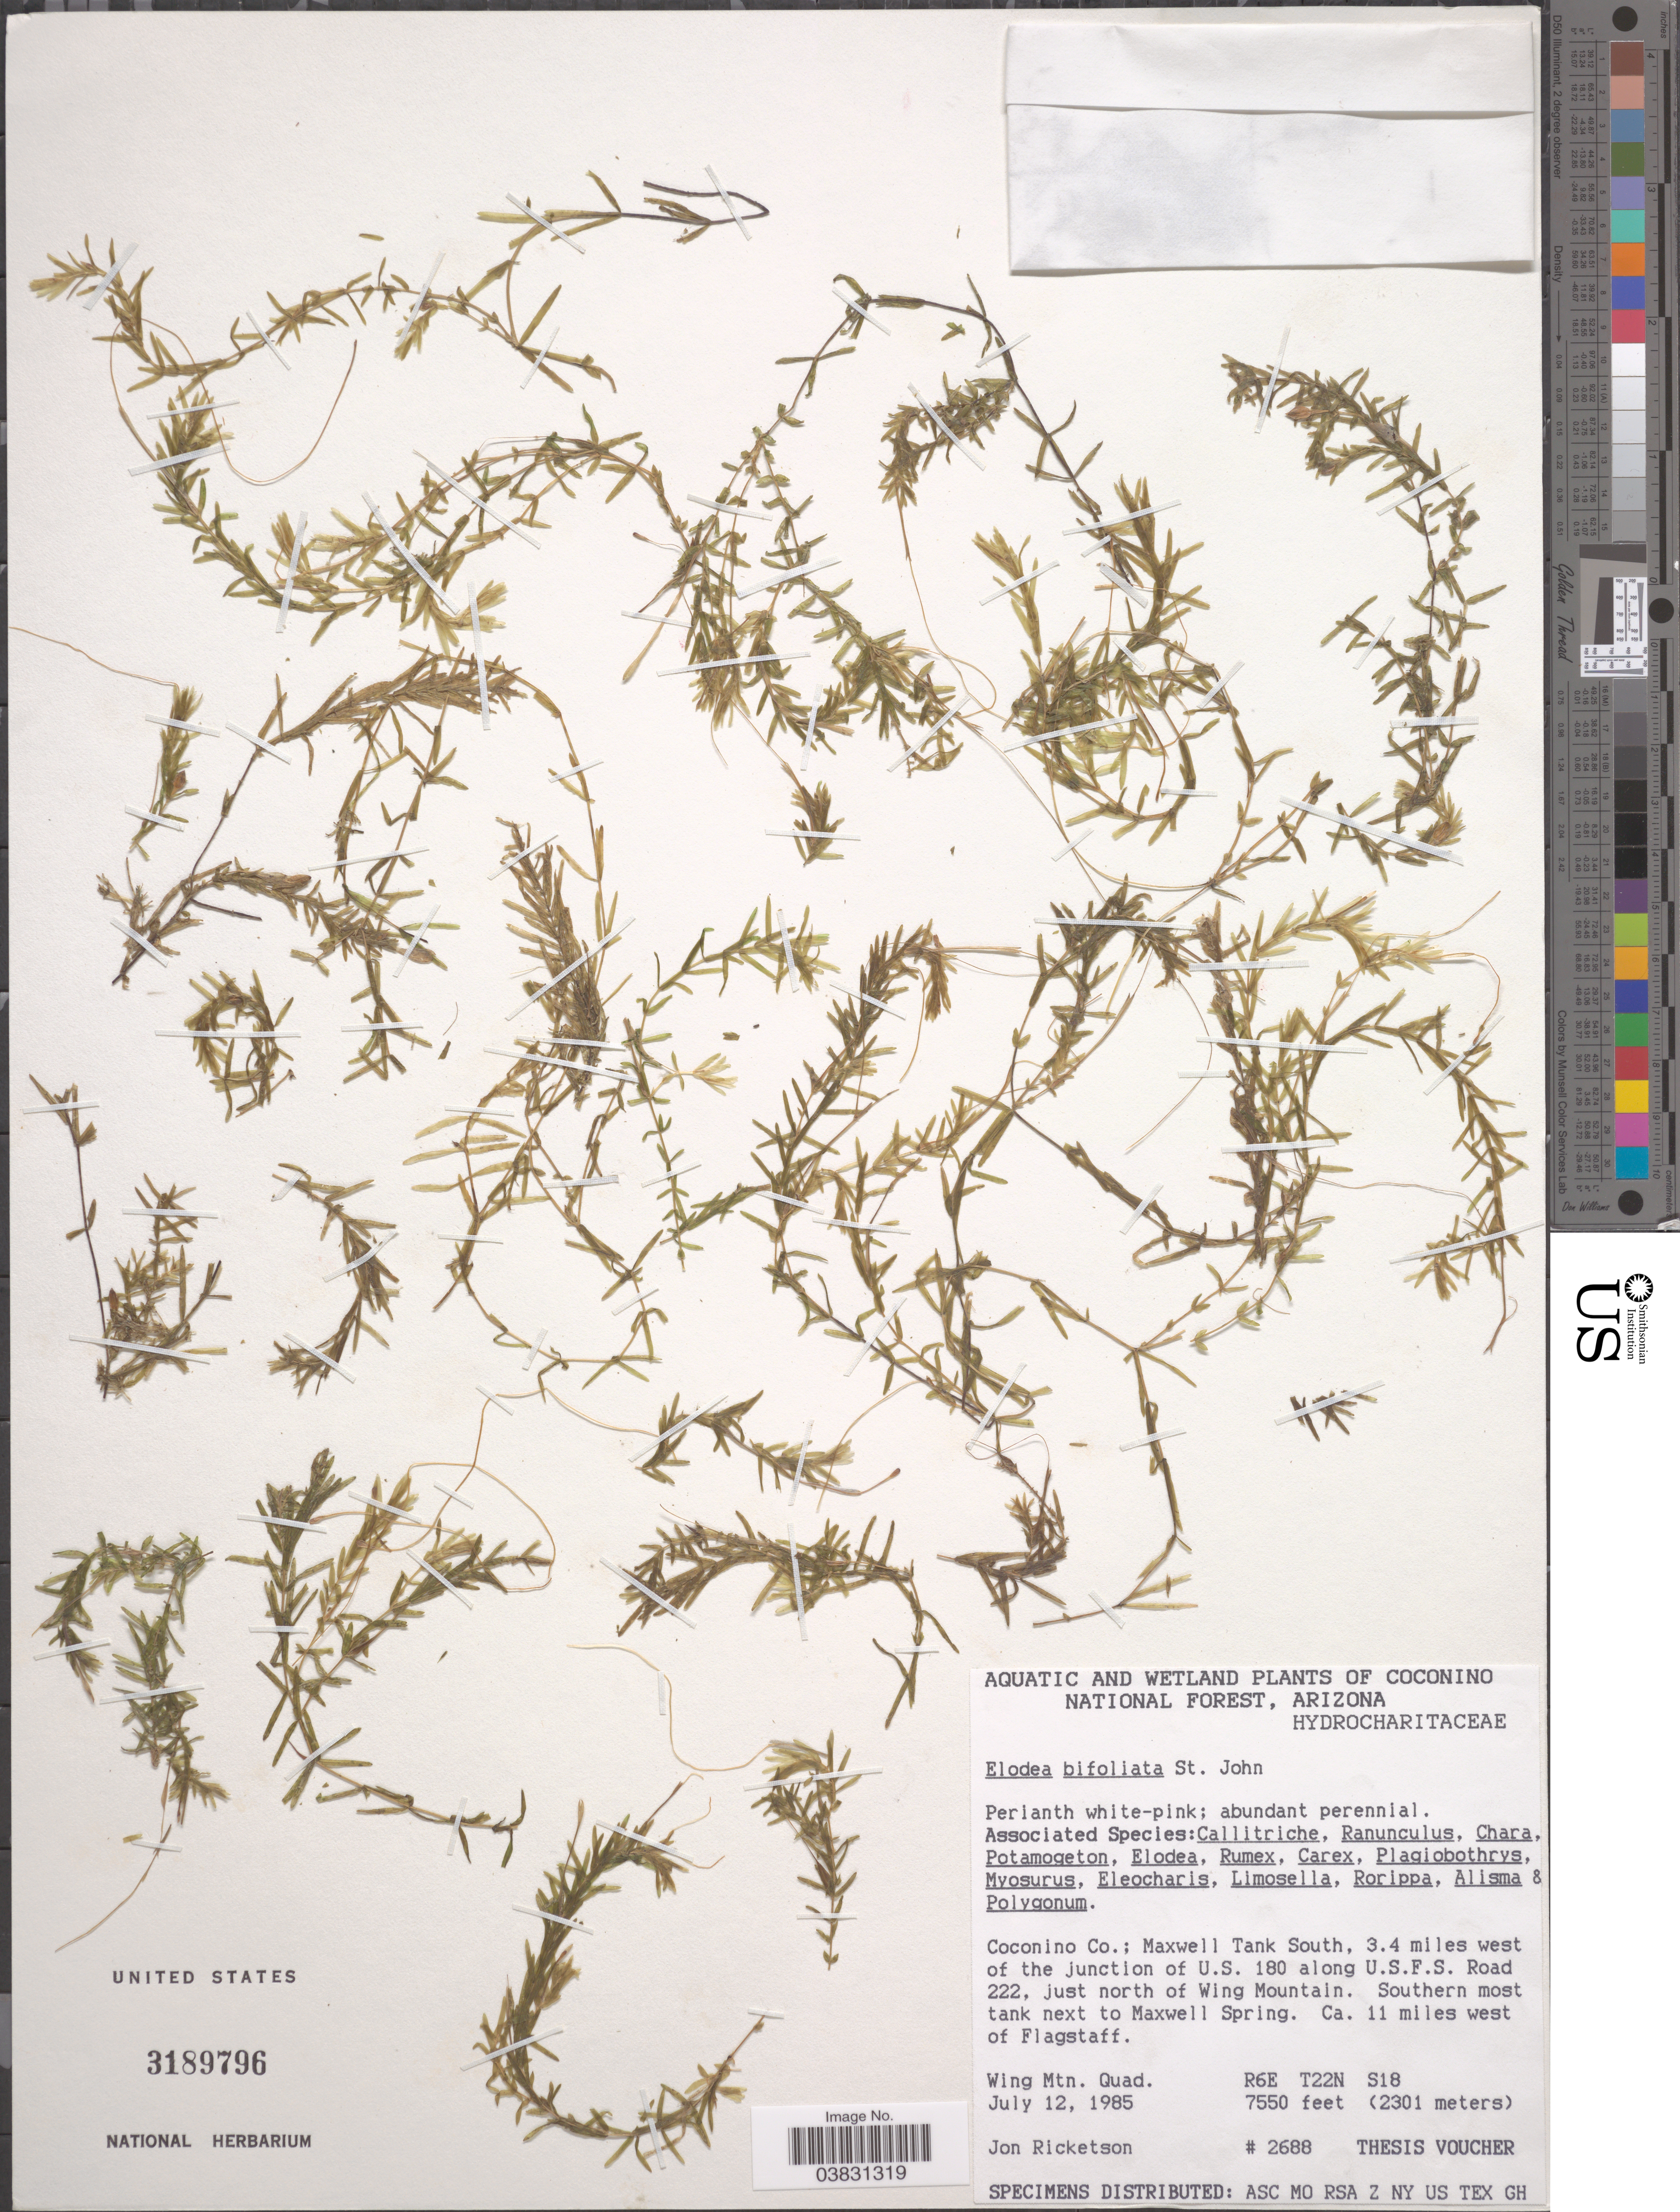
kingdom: Plantae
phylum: Tracheophyta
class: Liliopsida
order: Alismatales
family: Hydrocharitaceae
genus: Elodea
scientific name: Elodea bifoliata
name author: H. St. John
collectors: J. Ricketson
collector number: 2688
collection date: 1985-07-12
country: United States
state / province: Arizona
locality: Coconino National Forest. Coconino Co.; Maxwell Tank South, 3.4 miles west of the junction of U.S. 180 along U.S.F.S. Road 222, just north of Wing Mountain. Southern tank next to Maxwell Spring. Ca. 11 miles west of Flagstaff. Wing Mtn. Quad. R6E T22N S18.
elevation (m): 2301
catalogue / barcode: US 3189796